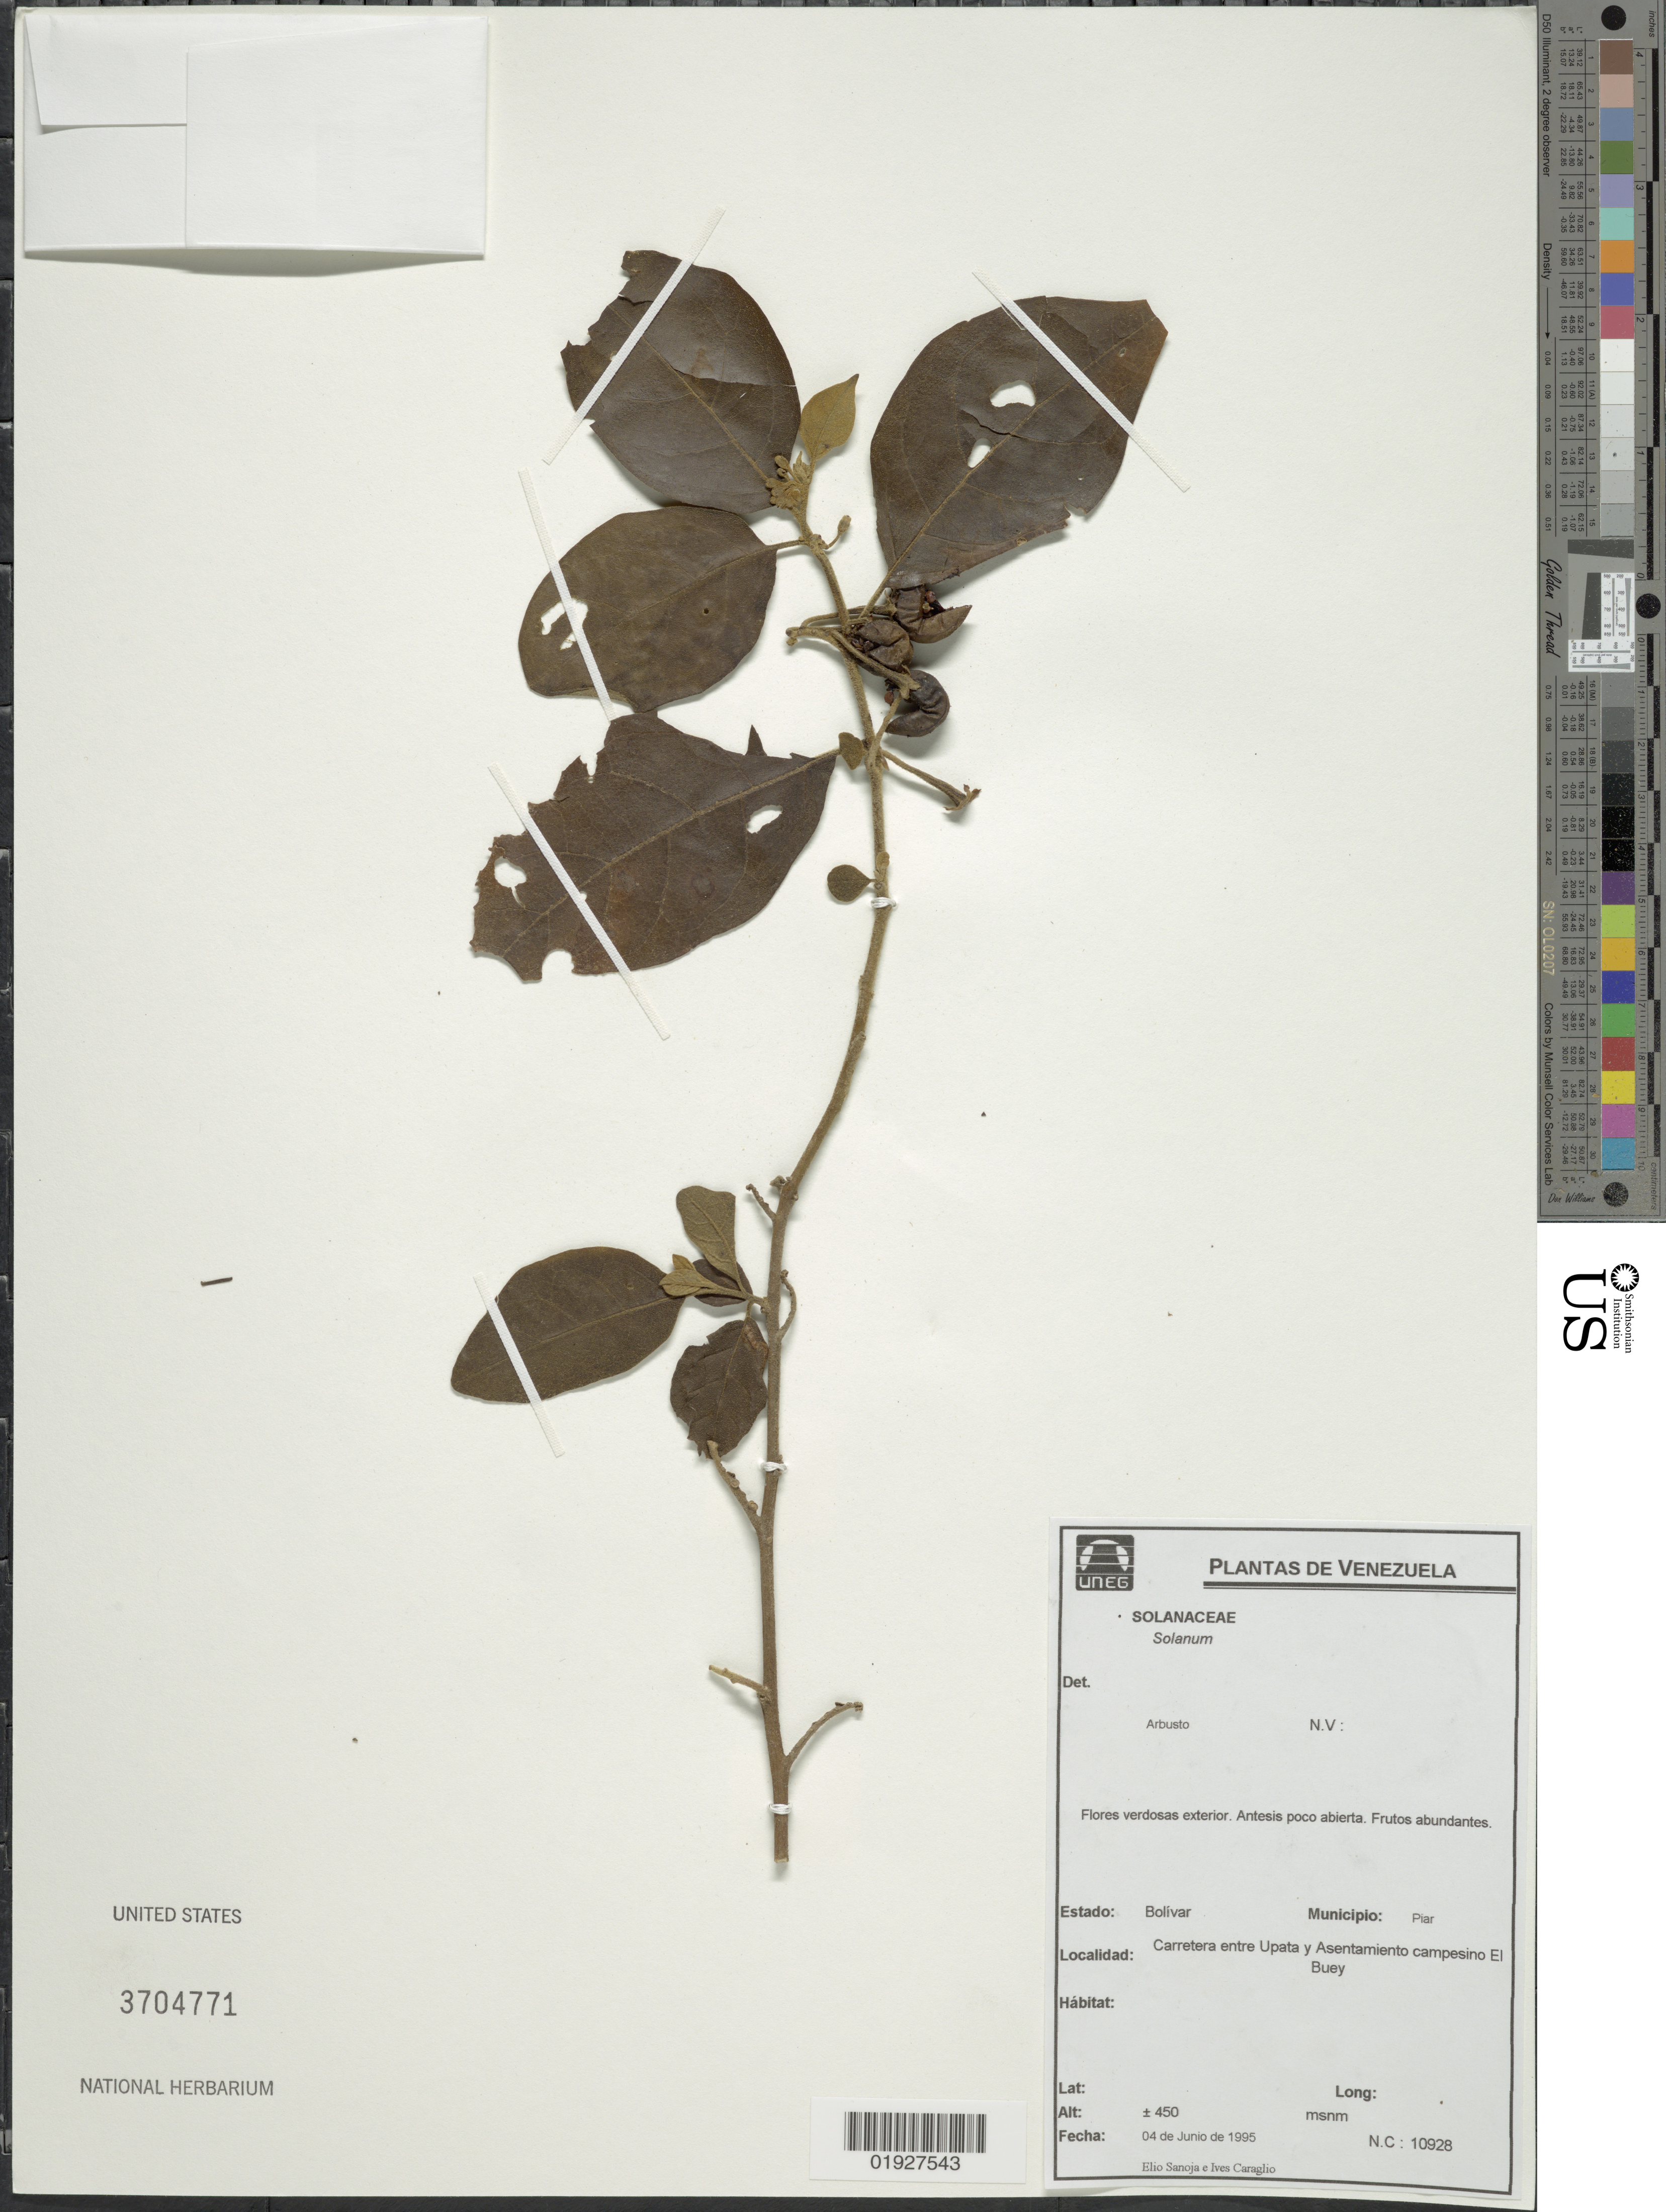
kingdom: Plantae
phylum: Tracheophyta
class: Magnoliopsida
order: Solanales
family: Solanaceae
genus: Solanum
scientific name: Solanum sp.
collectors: E. Sanoja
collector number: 10928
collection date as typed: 4 June 1995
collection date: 1995-06-04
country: Venezuela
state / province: Bolivar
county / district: Piar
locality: Carretera entre Upata y Ascentamiento campesino El Buey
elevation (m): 450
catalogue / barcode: US 3704771